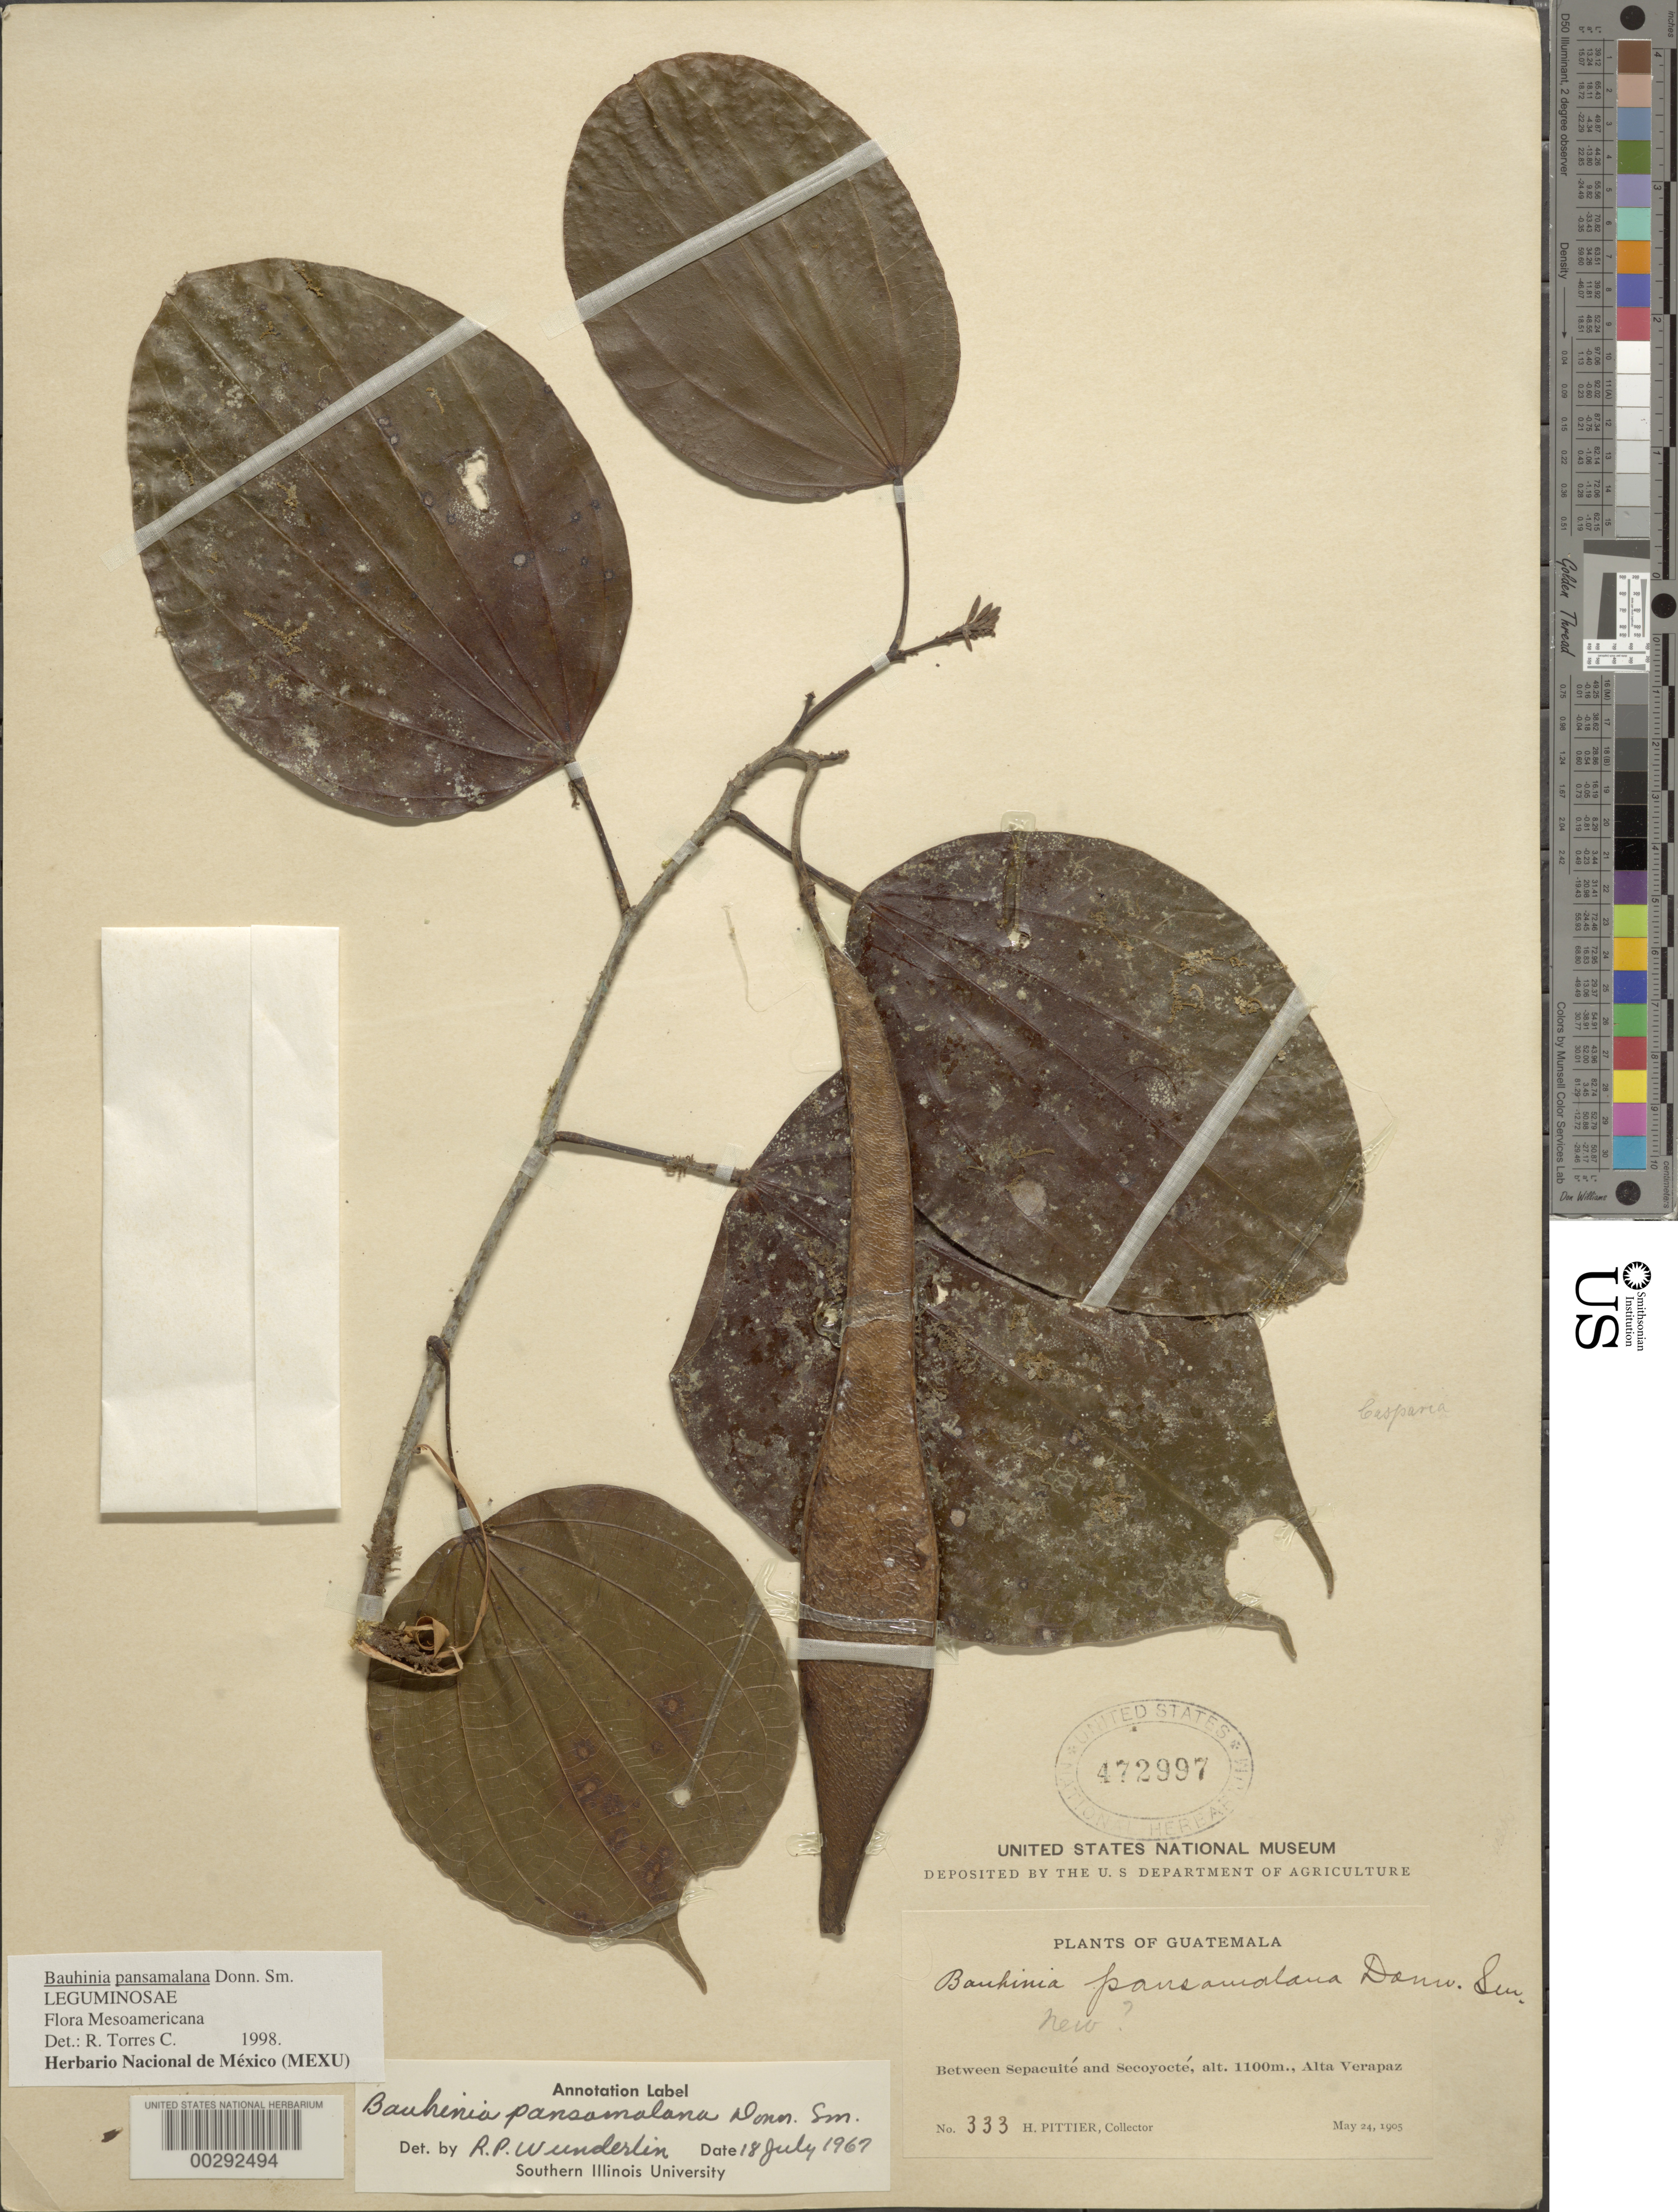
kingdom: Plantae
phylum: Tracheophyta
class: Magnoliopsida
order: Fabales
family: Fabaceae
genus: Bauhinia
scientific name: Bauhinia pansamalana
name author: Donn. Sm.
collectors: H. F. Pittier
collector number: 333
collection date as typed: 24 May 1905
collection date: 1905-05-24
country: Guatemala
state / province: Alta Verapaz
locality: Between Sepacuite and Secoyocte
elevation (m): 1100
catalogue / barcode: US 472997